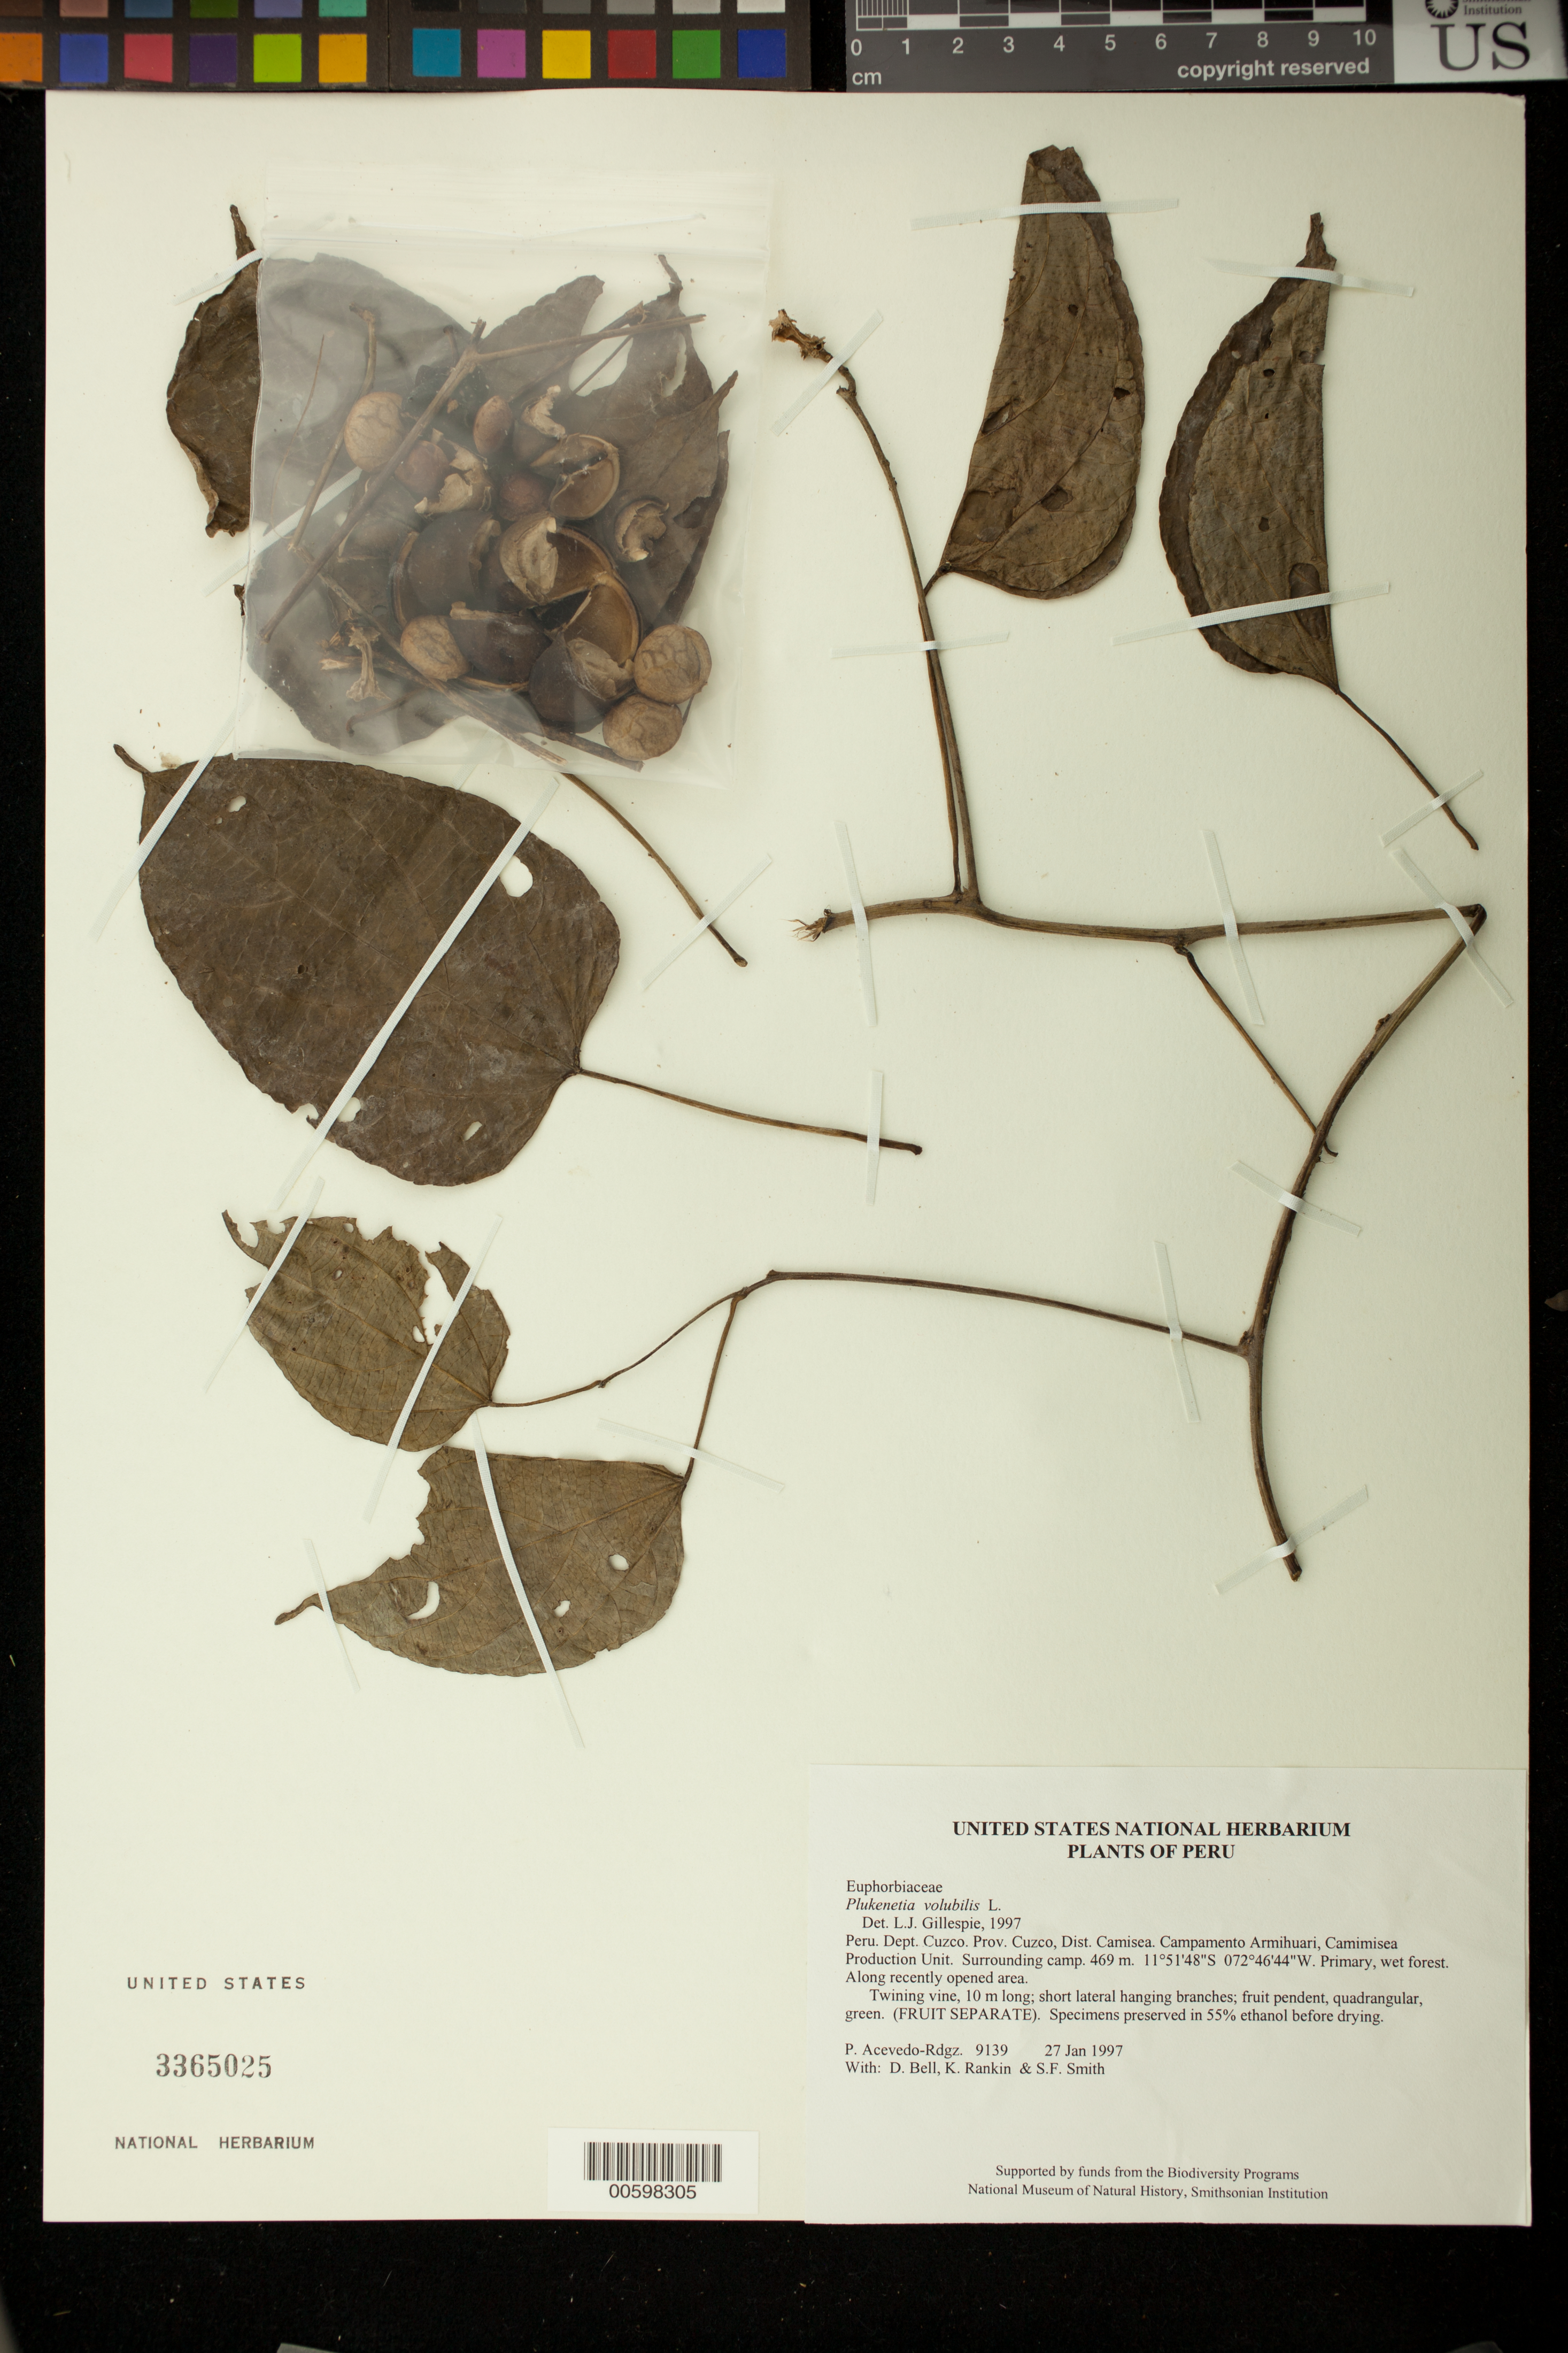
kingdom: Plantae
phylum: Tracheophyta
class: Magnoliopsida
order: Malpighiales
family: Euphorbiaceae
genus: Plukenetia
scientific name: Plukenetia volubilis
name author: L.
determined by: Gillespie, L. J.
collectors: P. Acevedo-Rodr., D. A. Bell, K. B. Rankin & S.F. Smith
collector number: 9139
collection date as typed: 27 Jan 1997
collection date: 1997-01-27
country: Peru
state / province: Cusco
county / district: Cusco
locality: Districto Camisea, Campamento Armihuari, Camimisea Production Unit. Surrounding camp.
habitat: Primary, wet forest. Along recently opened area.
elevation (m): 469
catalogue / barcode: US 3365025